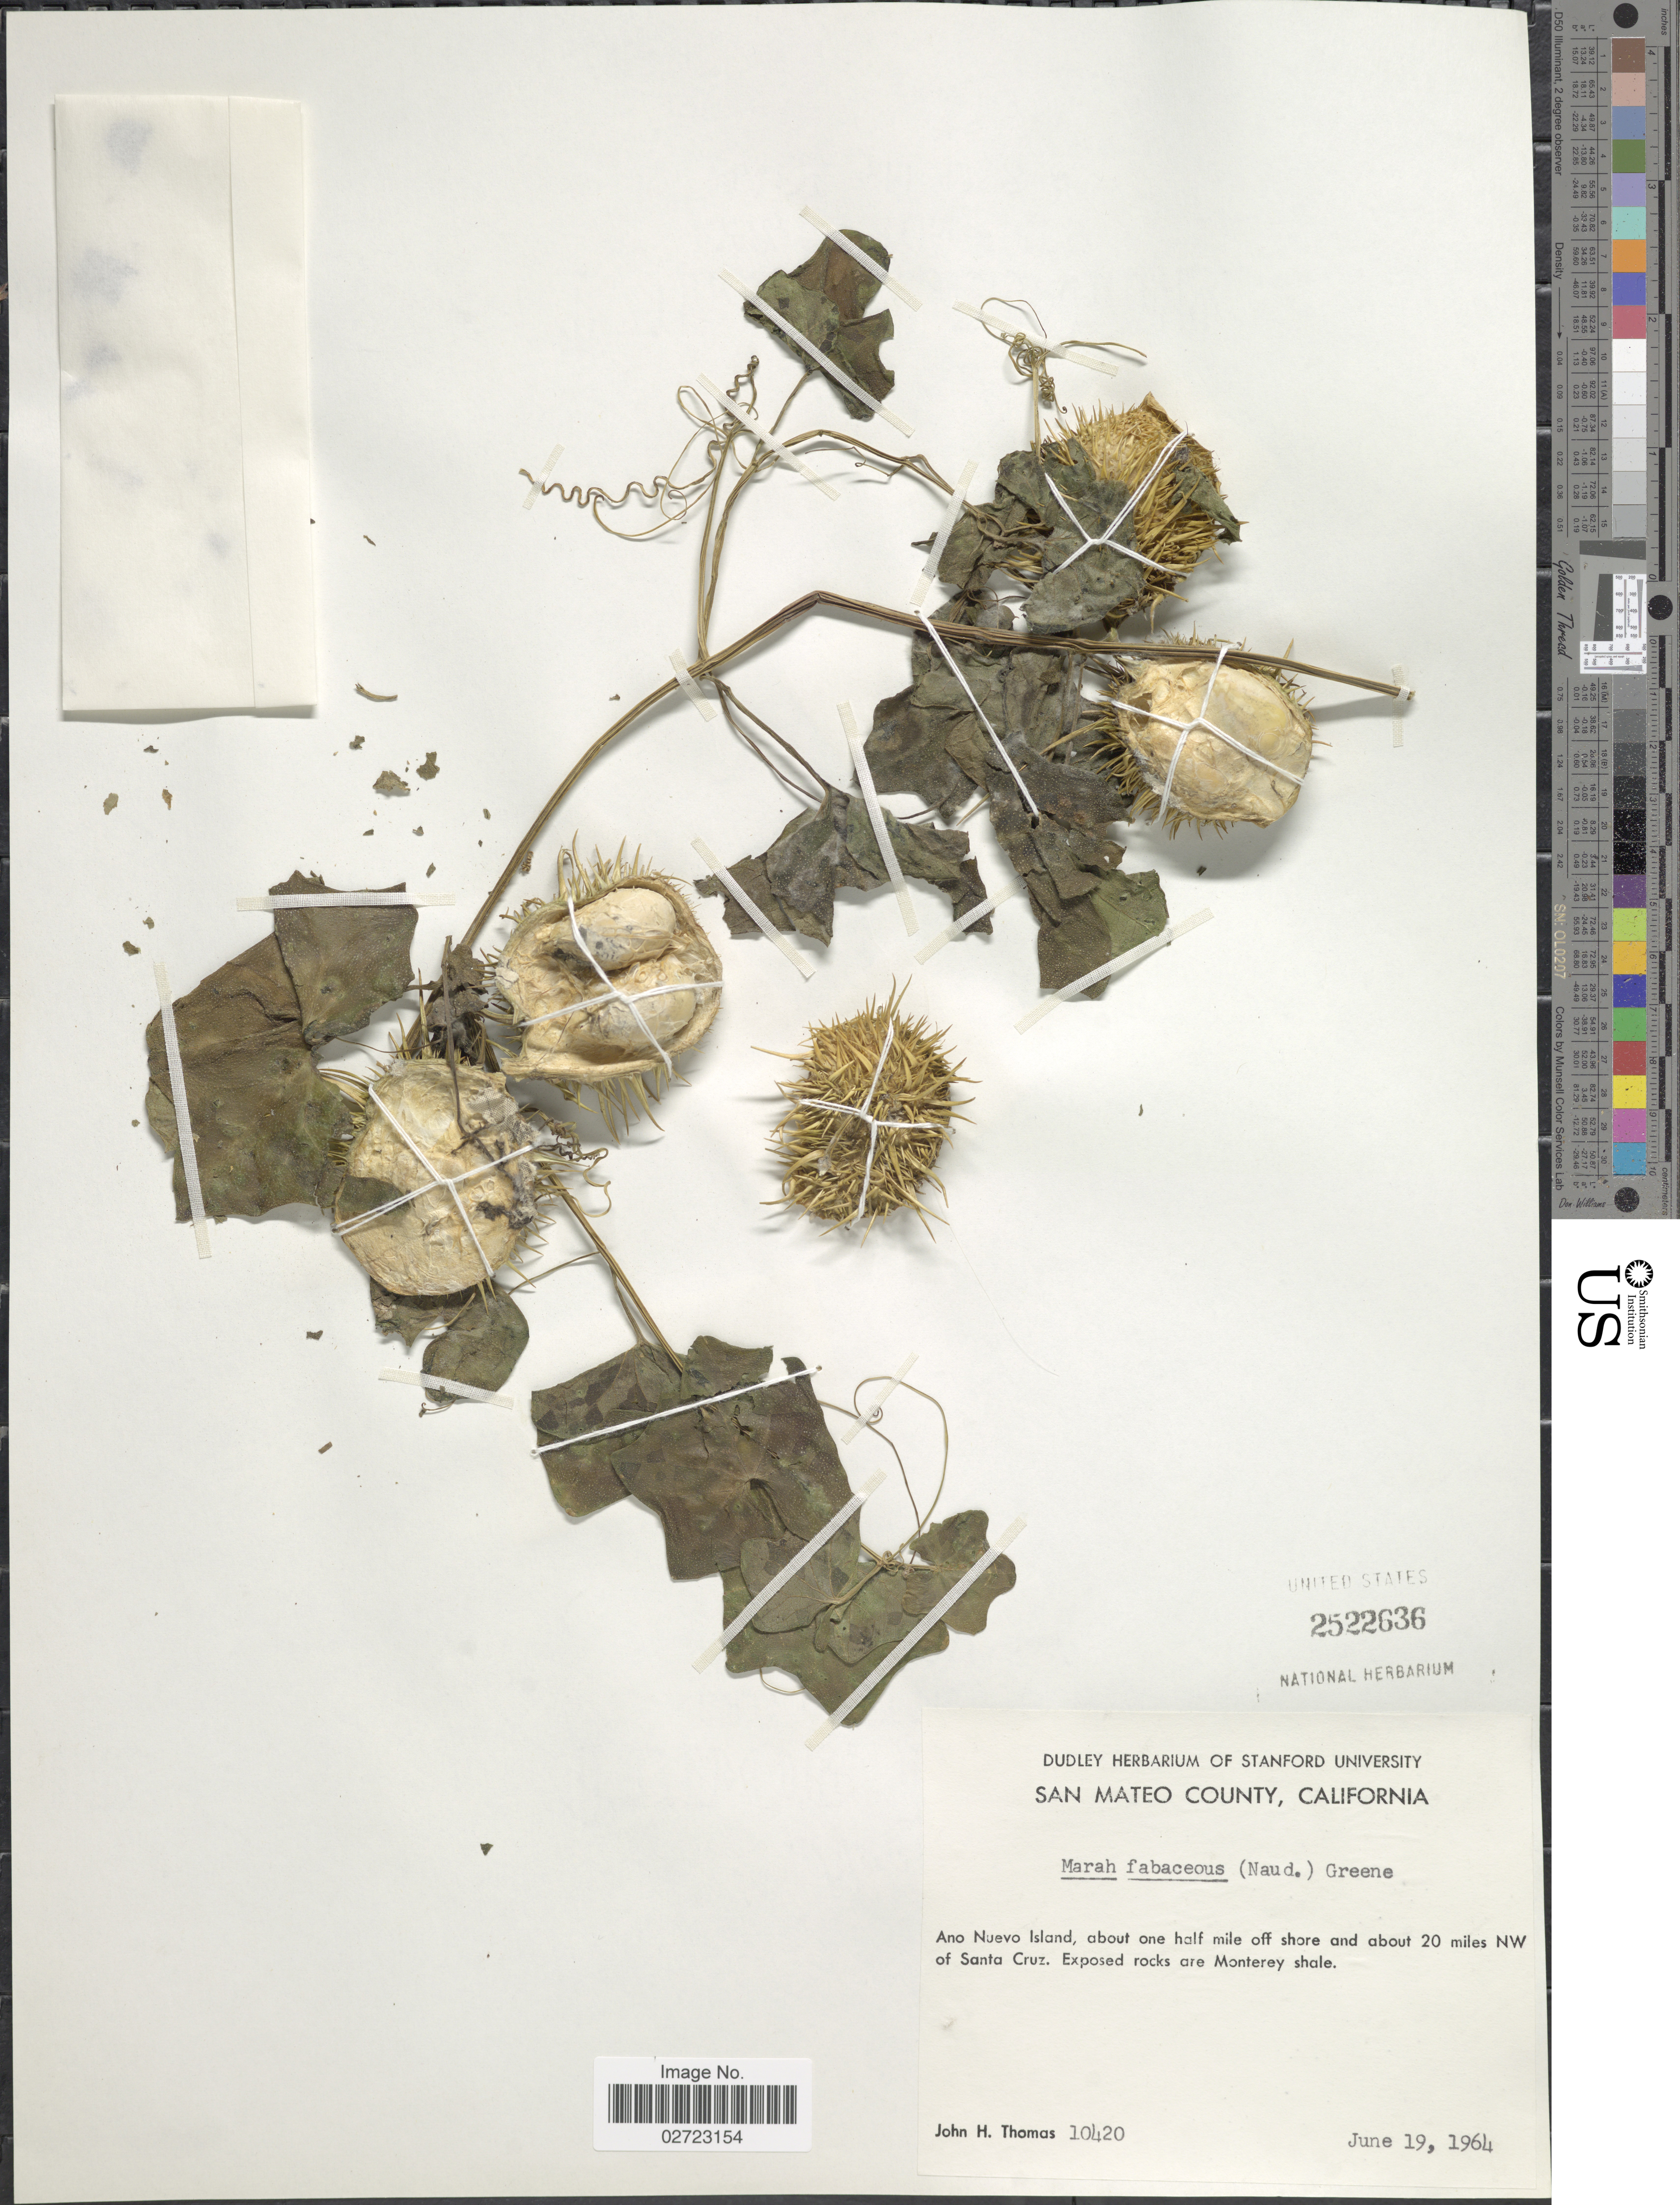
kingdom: Plantae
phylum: Tracheophyta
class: Magnoliopsida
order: Cucurbitales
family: Cucurbitaceae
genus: Marah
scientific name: Marah fabacea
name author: (Naudin) Greene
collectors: J. H. Thomas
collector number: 10420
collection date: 1964-06-19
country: United States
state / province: California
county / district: San Mateo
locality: San Mateo County, Ano Nuevo Island, about one half mile off shore and about 20 miles NW of Sant Cruz, exposed rocks are Monterey shale.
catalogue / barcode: US 2522636